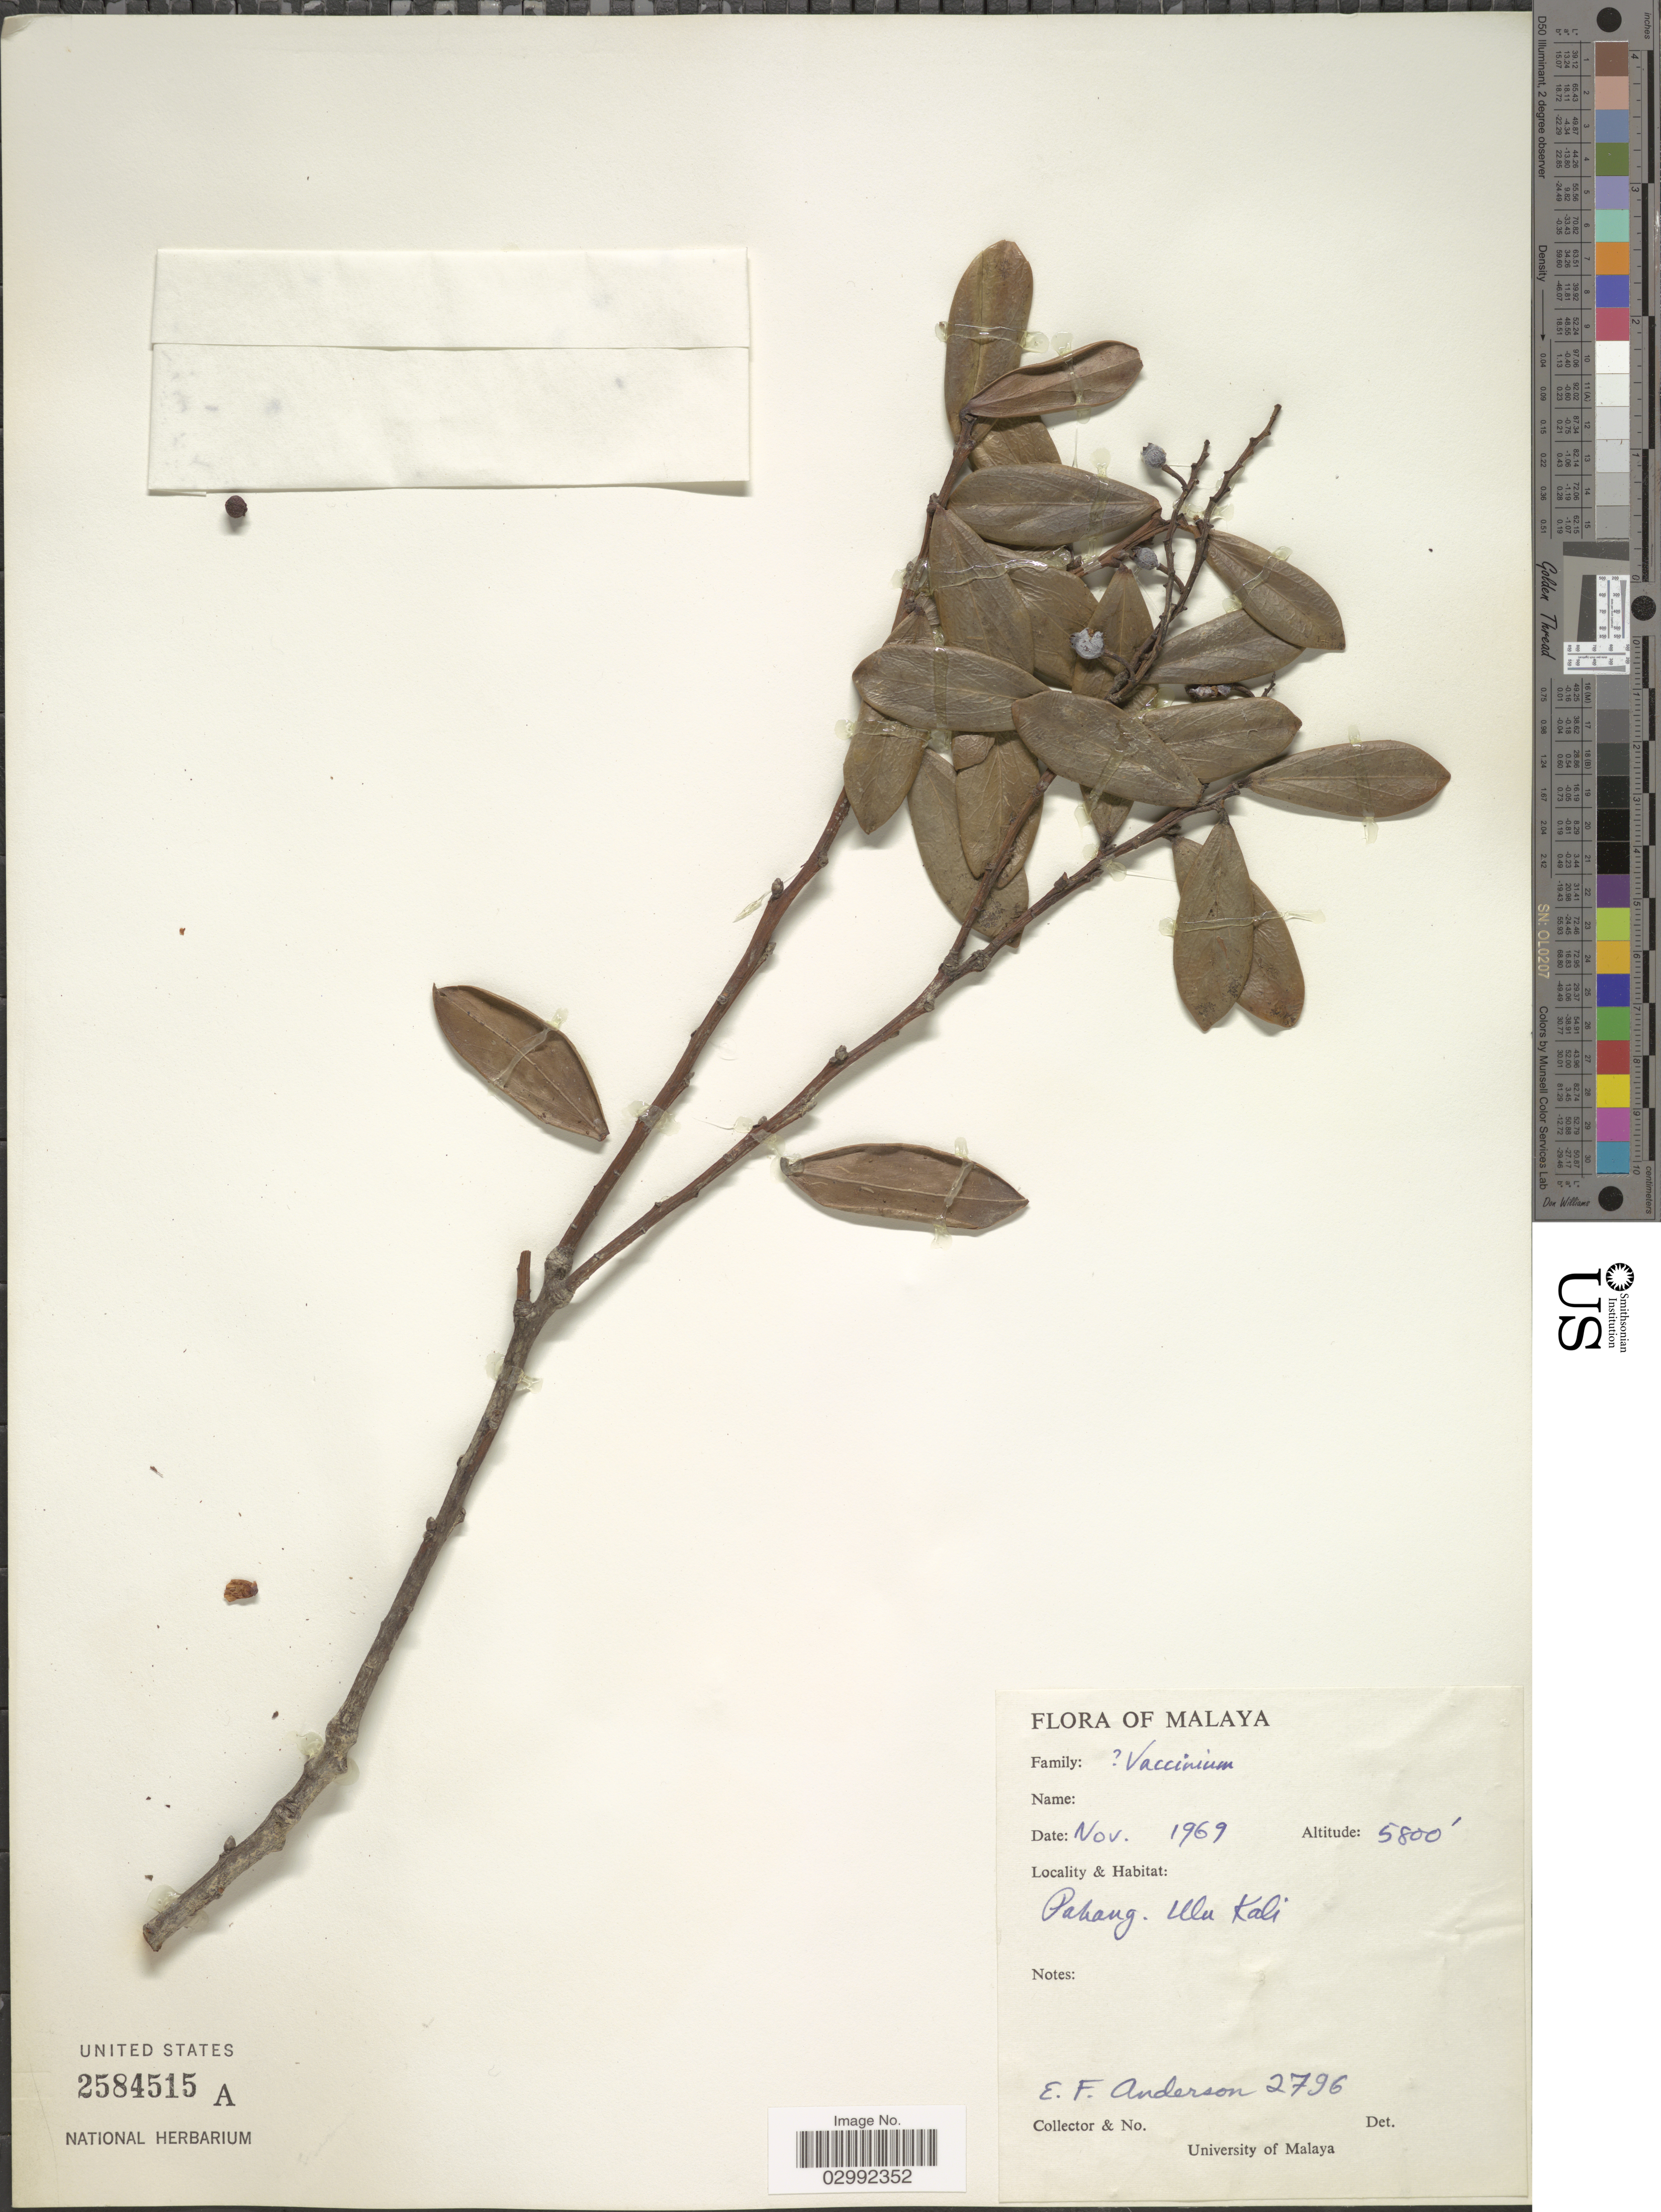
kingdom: Plantae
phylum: Tracheophyta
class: Magnoliopsida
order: Ericales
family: Ericaceae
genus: Vaccinium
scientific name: Vaccinium sp.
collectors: E. F. Anderson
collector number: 2796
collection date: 1969-11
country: Malaysia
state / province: Pahang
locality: Malaya. Ulu Kali.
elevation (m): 1768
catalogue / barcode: US 2584515A